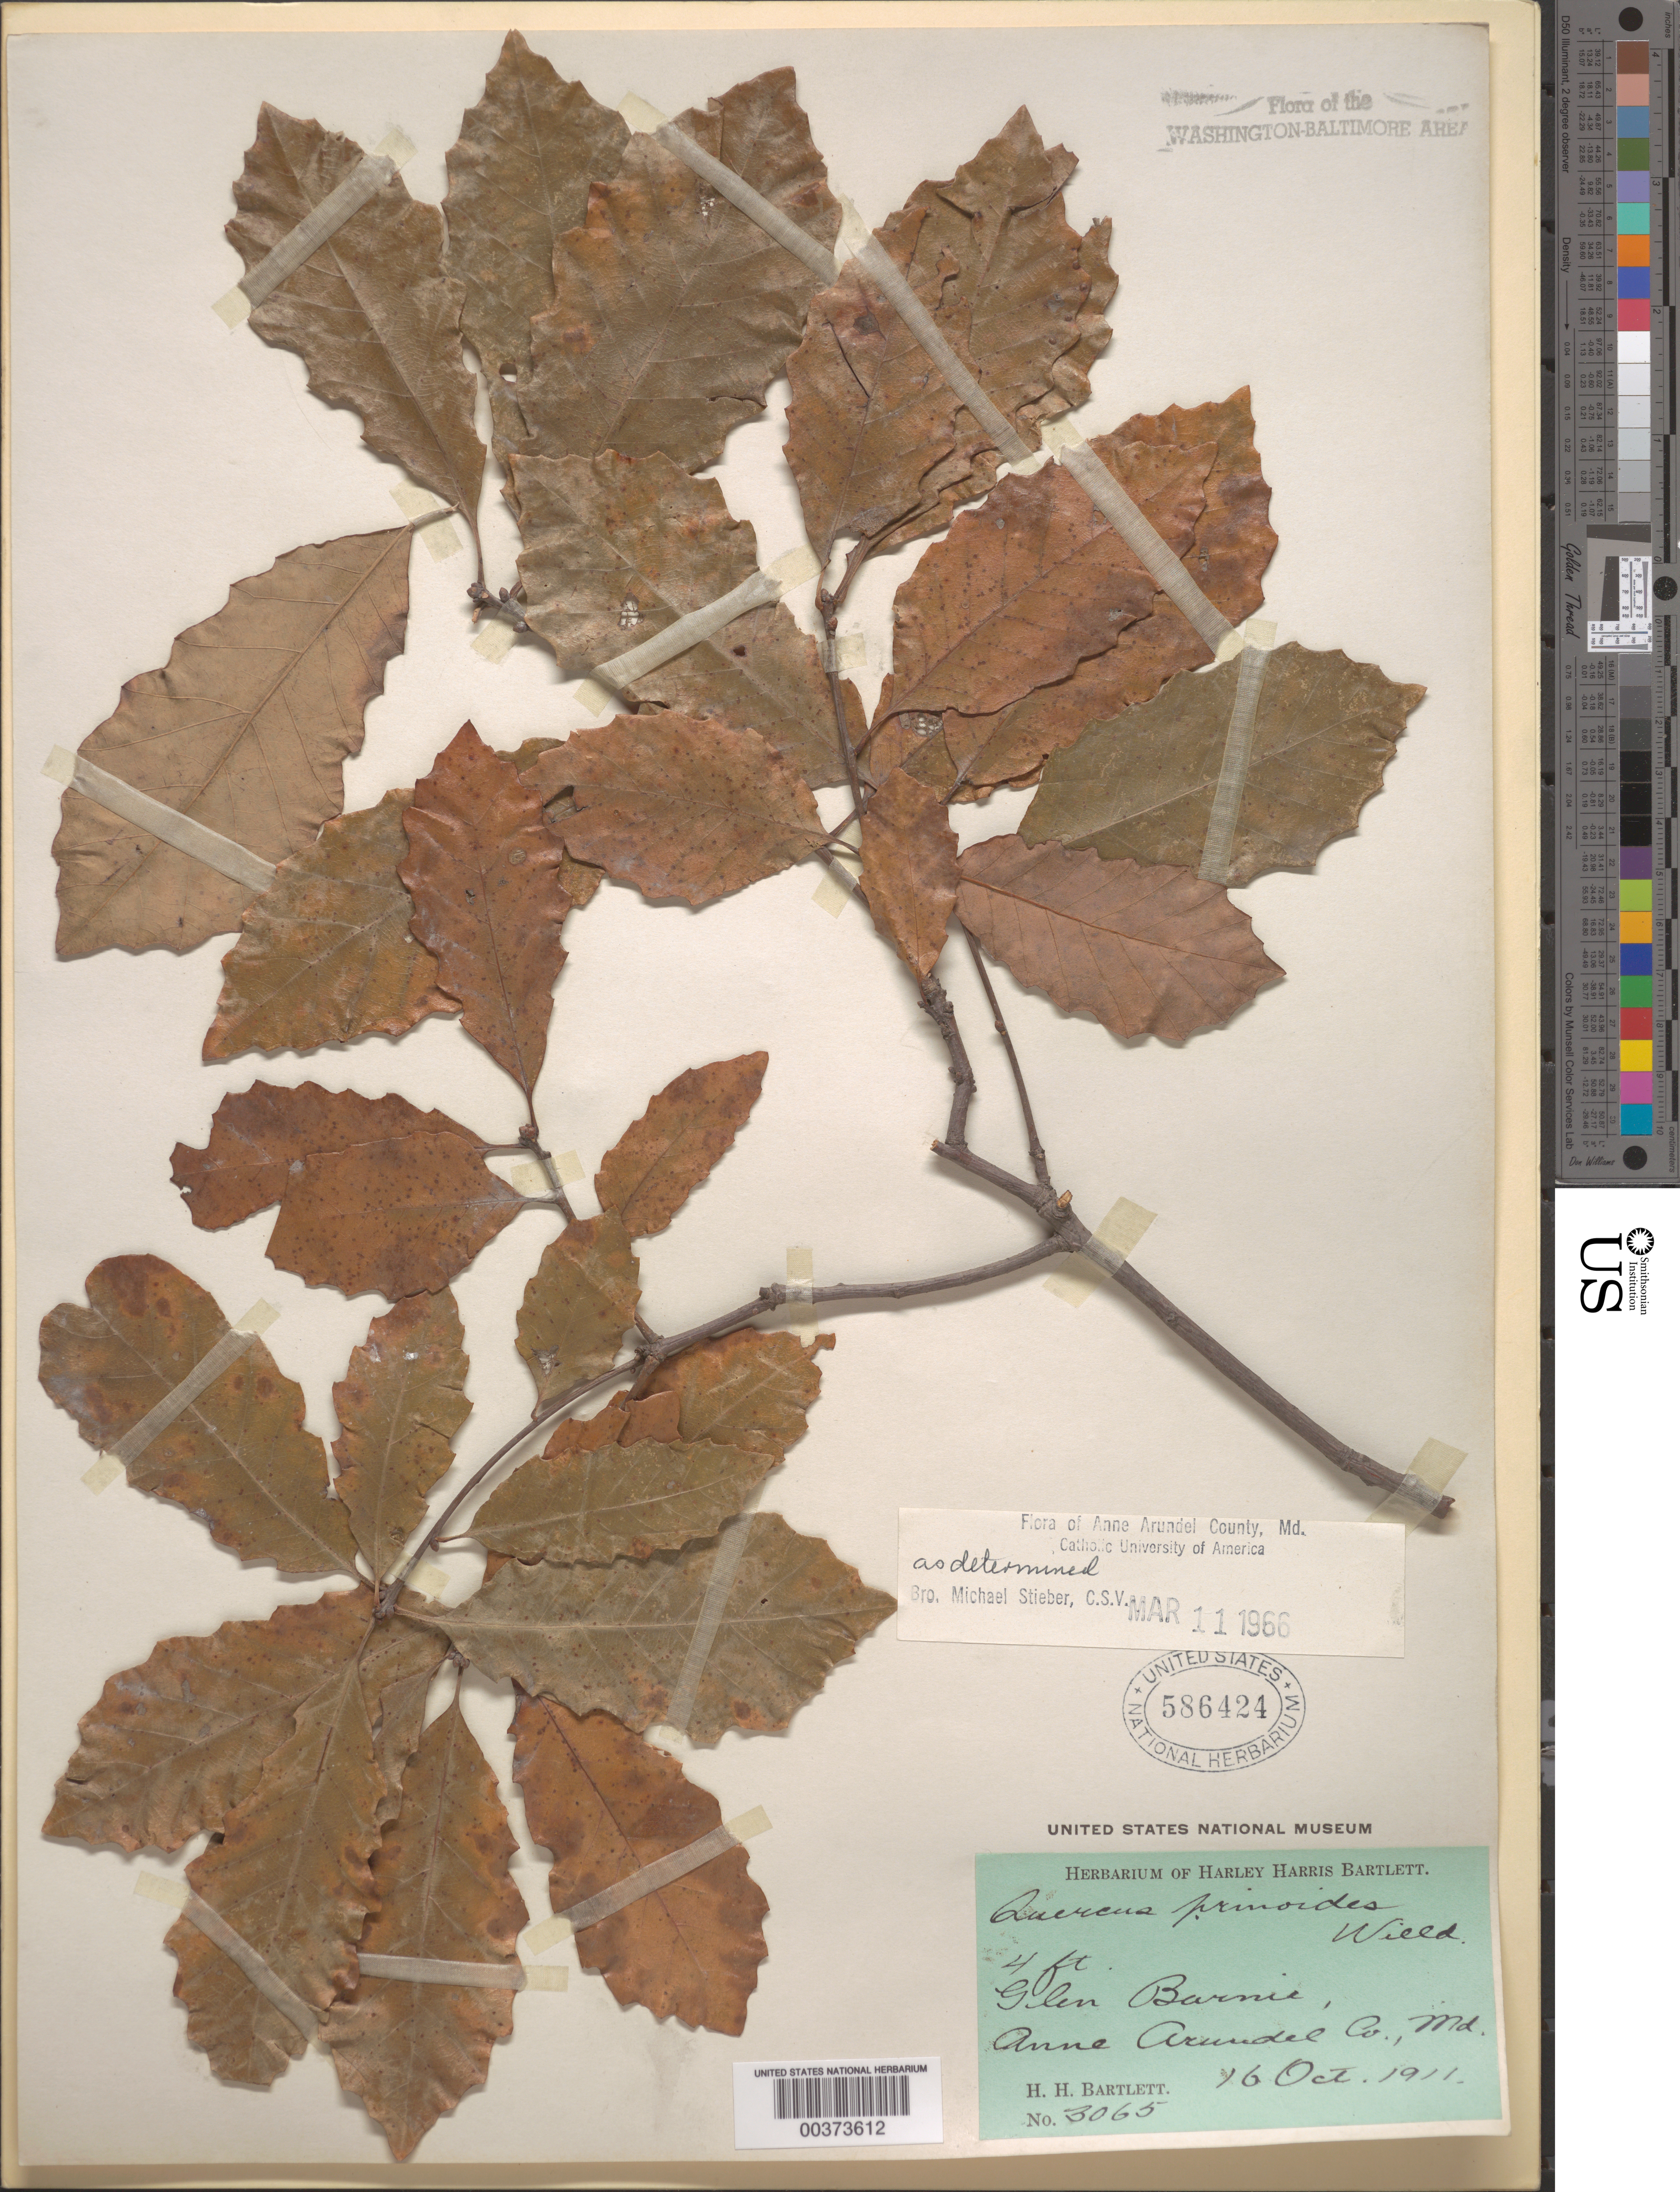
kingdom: Plantae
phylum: Tracheophyta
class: Magnoliopsida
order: Fagales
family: Fagaceae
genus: Quercus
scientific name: Quercus prinoides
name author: Willd.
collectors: H. H. Bartlett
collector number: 3065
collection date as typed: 16 Oct 1911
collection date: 1911-10-16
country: United States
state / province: Maryland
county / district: Anne Arundel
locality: Glen Burnie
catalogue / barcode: US 586424